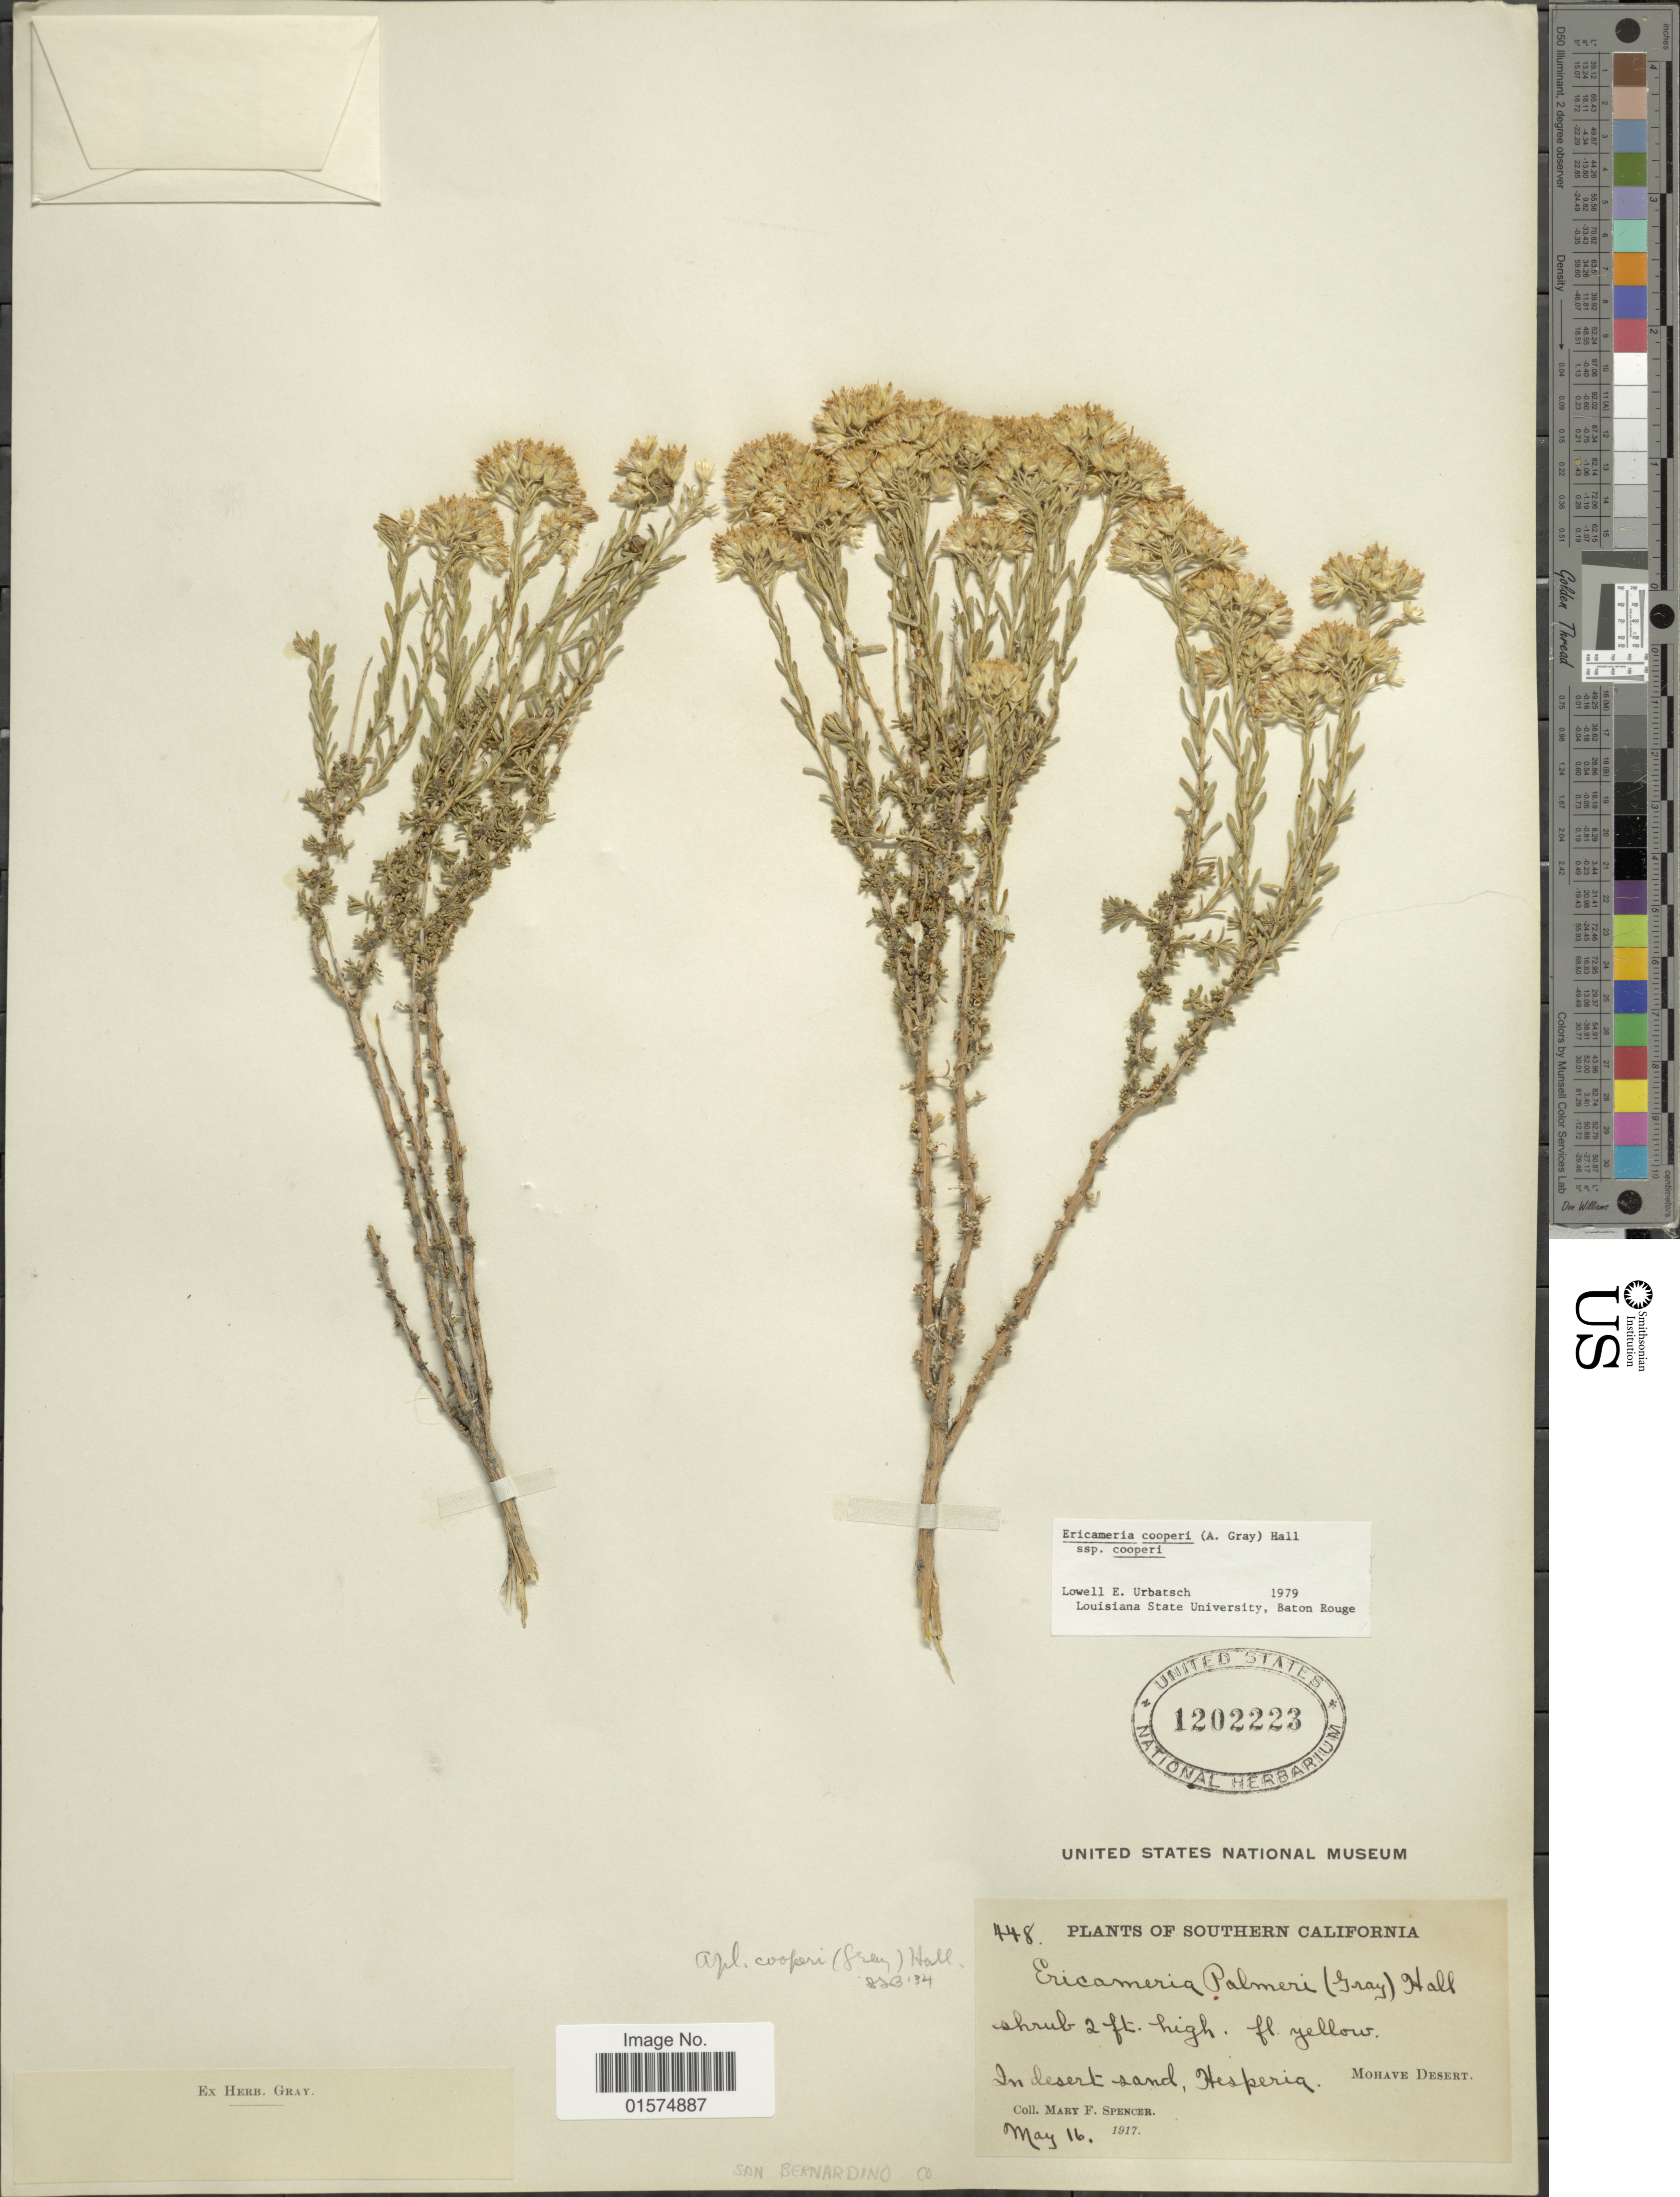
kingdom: Plantae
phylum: Tracheophyta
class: Magnoliopsida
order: Asterales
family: Asteraceae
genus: Ericameria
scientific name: Ericameria cooperi var. cooperi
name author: (A. Gray) Hall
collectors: M. Spencer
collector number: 448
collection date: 1917-05-16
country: United States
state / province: California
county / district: Kern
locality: Southern California. Mohave Desert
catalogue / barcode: US 1202223